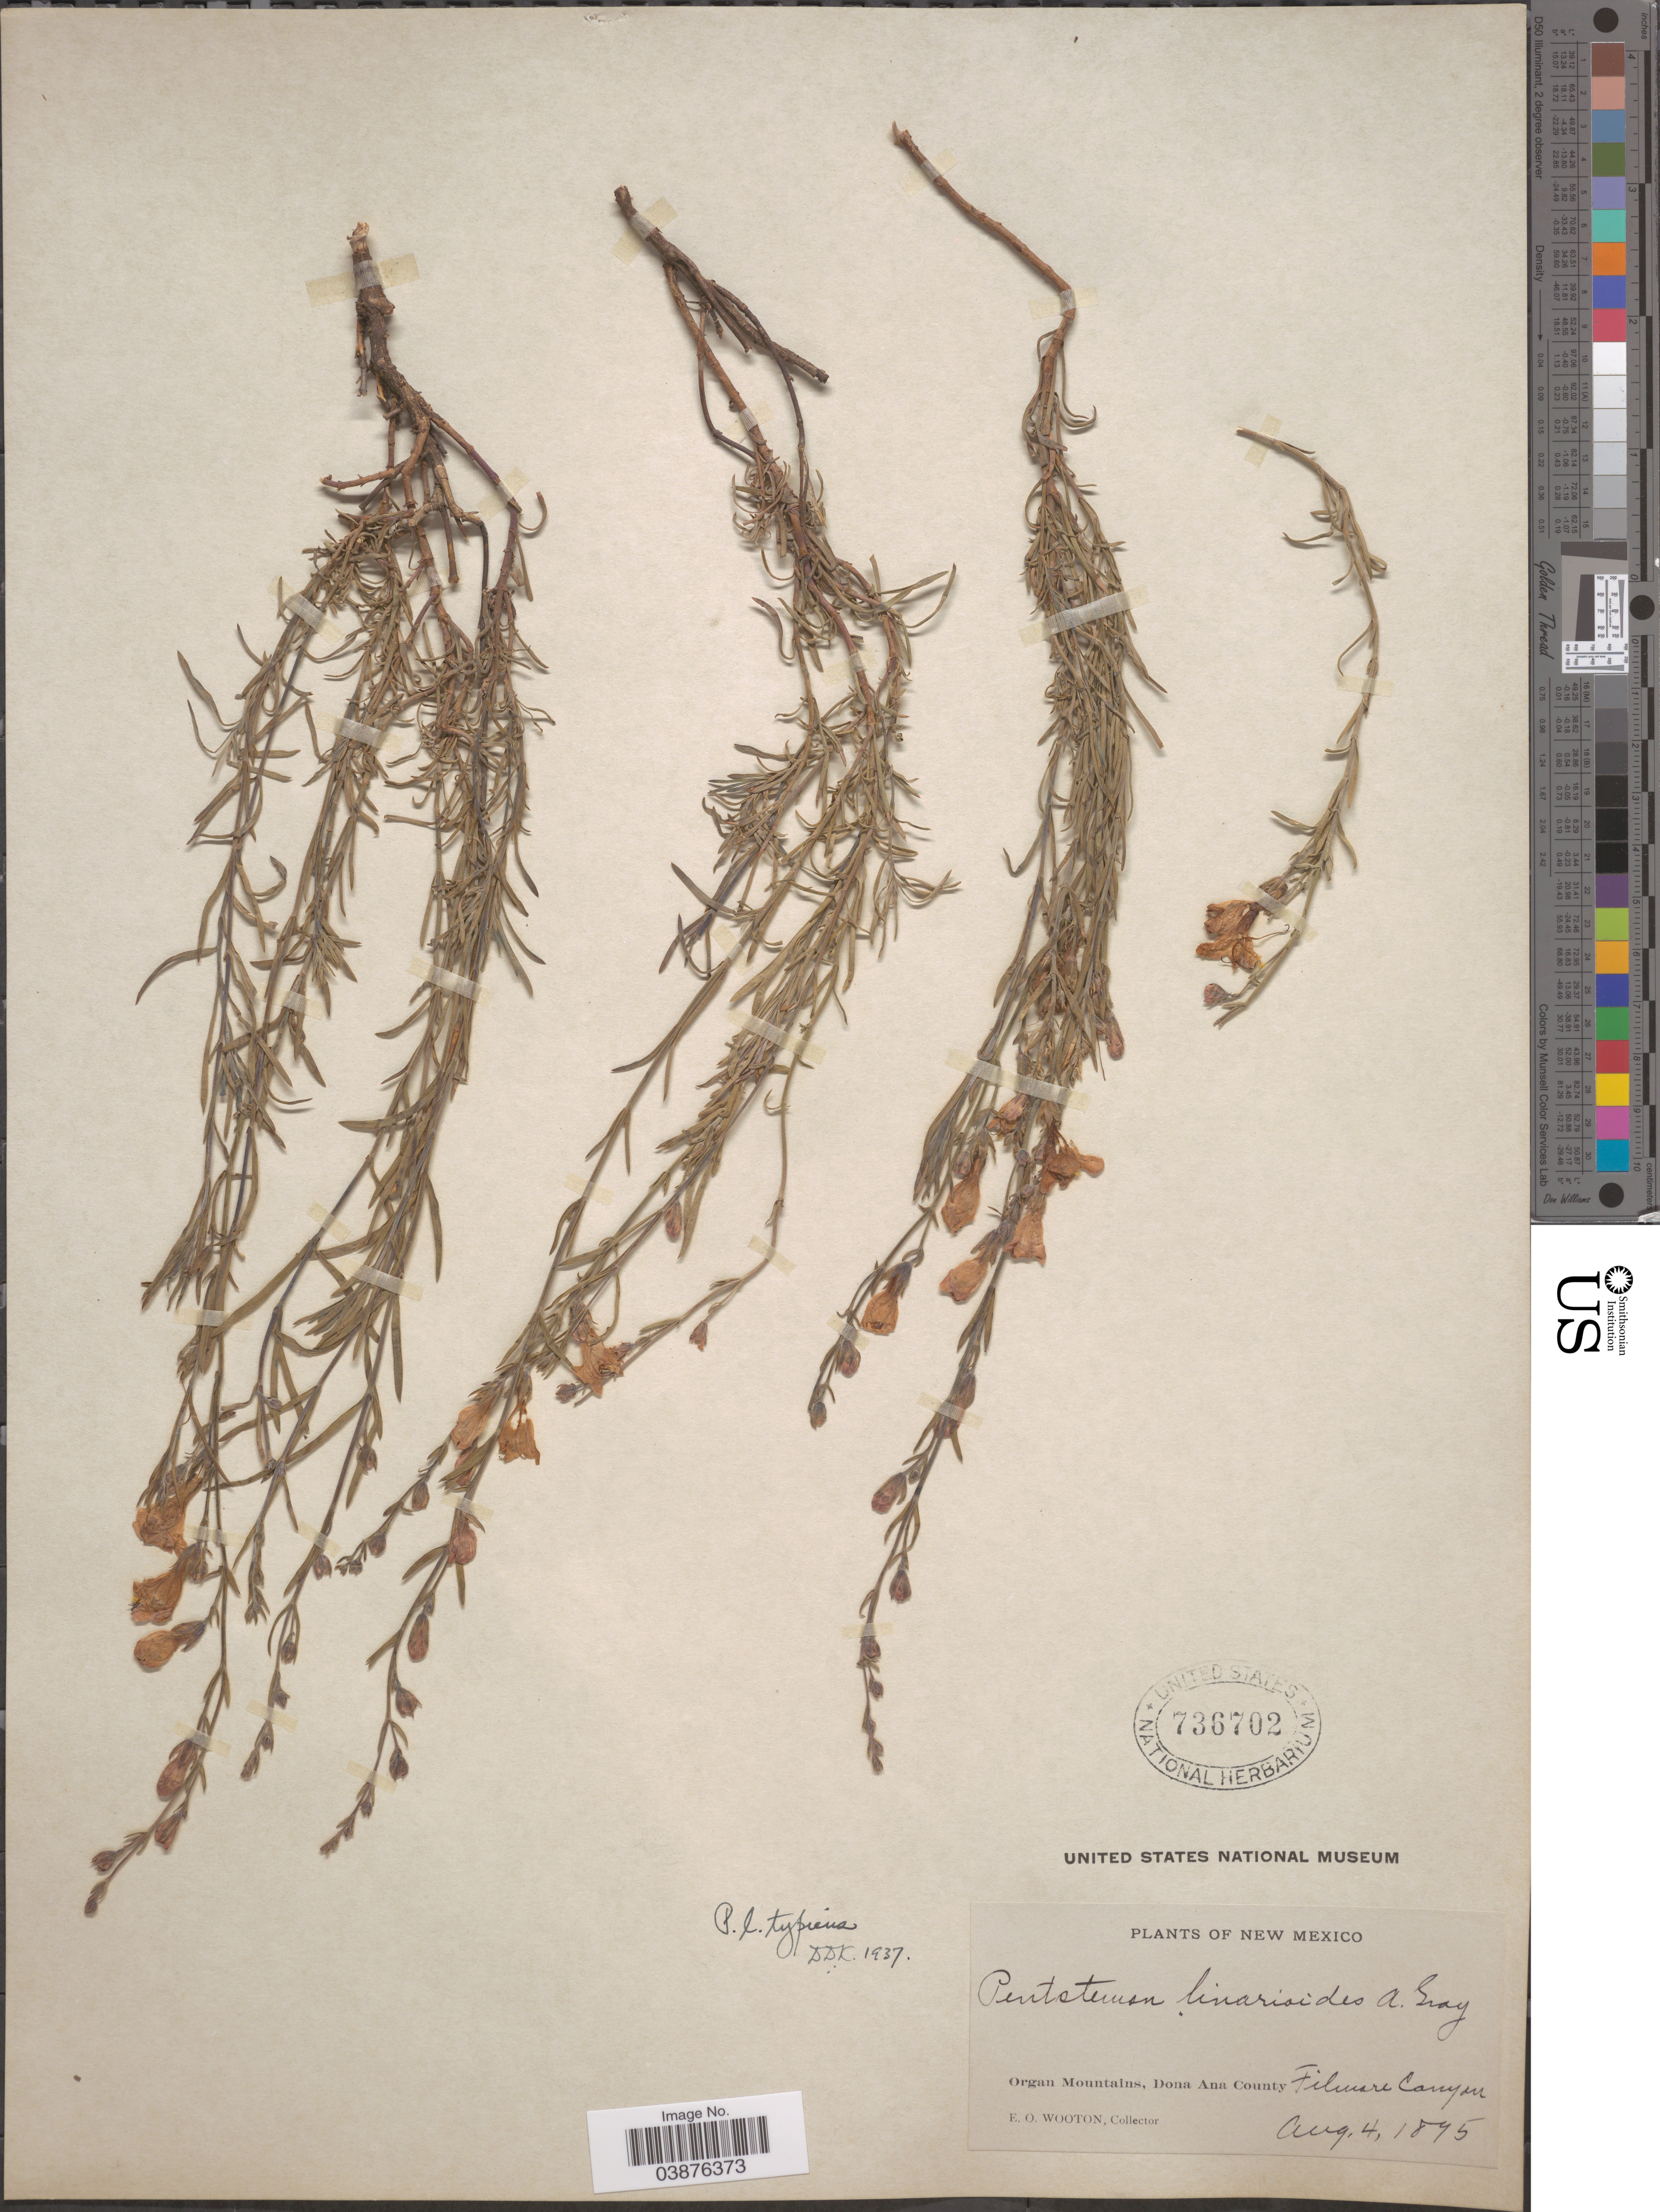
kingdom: Plantae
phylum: Tracheophyta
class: Magnoliopsida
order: Lamiales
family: Plantaginaceae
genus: Penstemon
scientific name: Penstemon linarioides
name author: A. Gray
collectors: E. O. Wooton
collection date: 1895-08-04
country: United States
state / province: New Mexico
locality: Organ Mountains, Dona Ana County. Filmore Canyon.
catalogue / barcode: US 736702